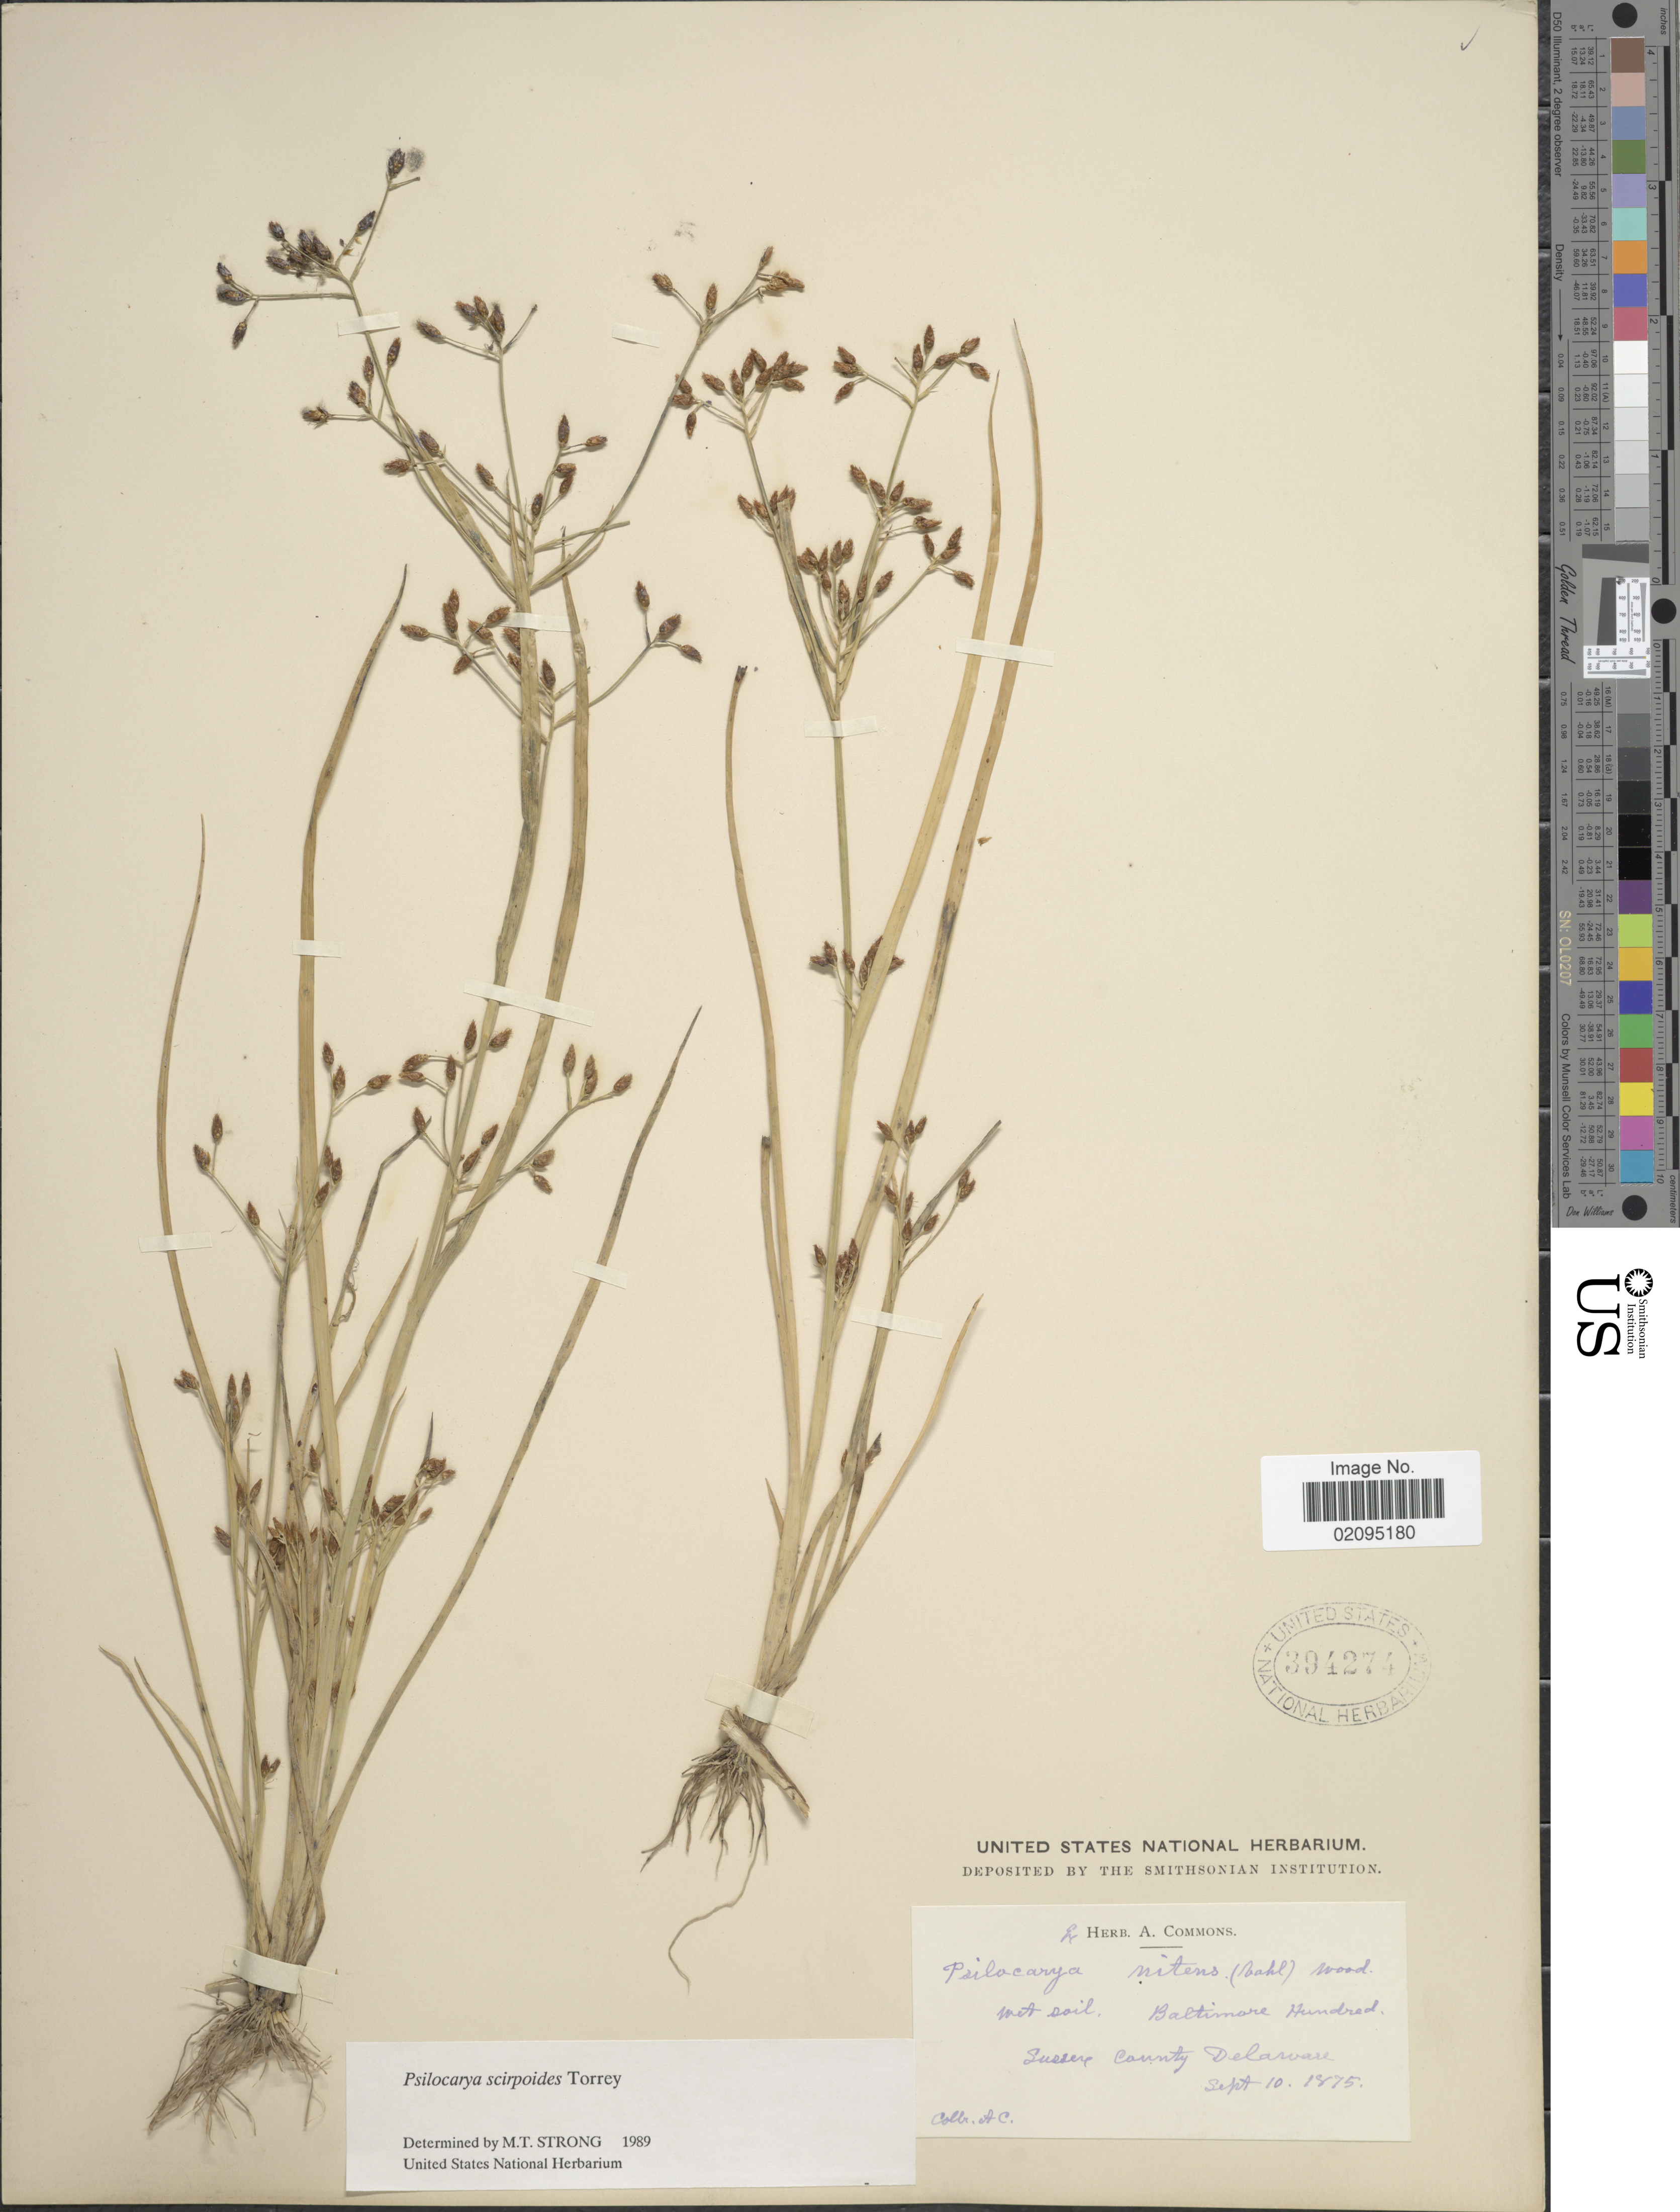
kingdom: Plantae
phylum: Tracheophyta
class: Liliopsida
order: Poales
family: Cyperaceae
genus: Rhynchospora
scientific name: Rhynchospora scirpoides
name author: (Torr.) Griseb.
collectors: A. Commons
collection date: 1875-09-10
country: United States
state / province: Delaware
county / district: Sussex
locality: Sussex County, Baltimore Hundred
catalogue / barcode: US 394274